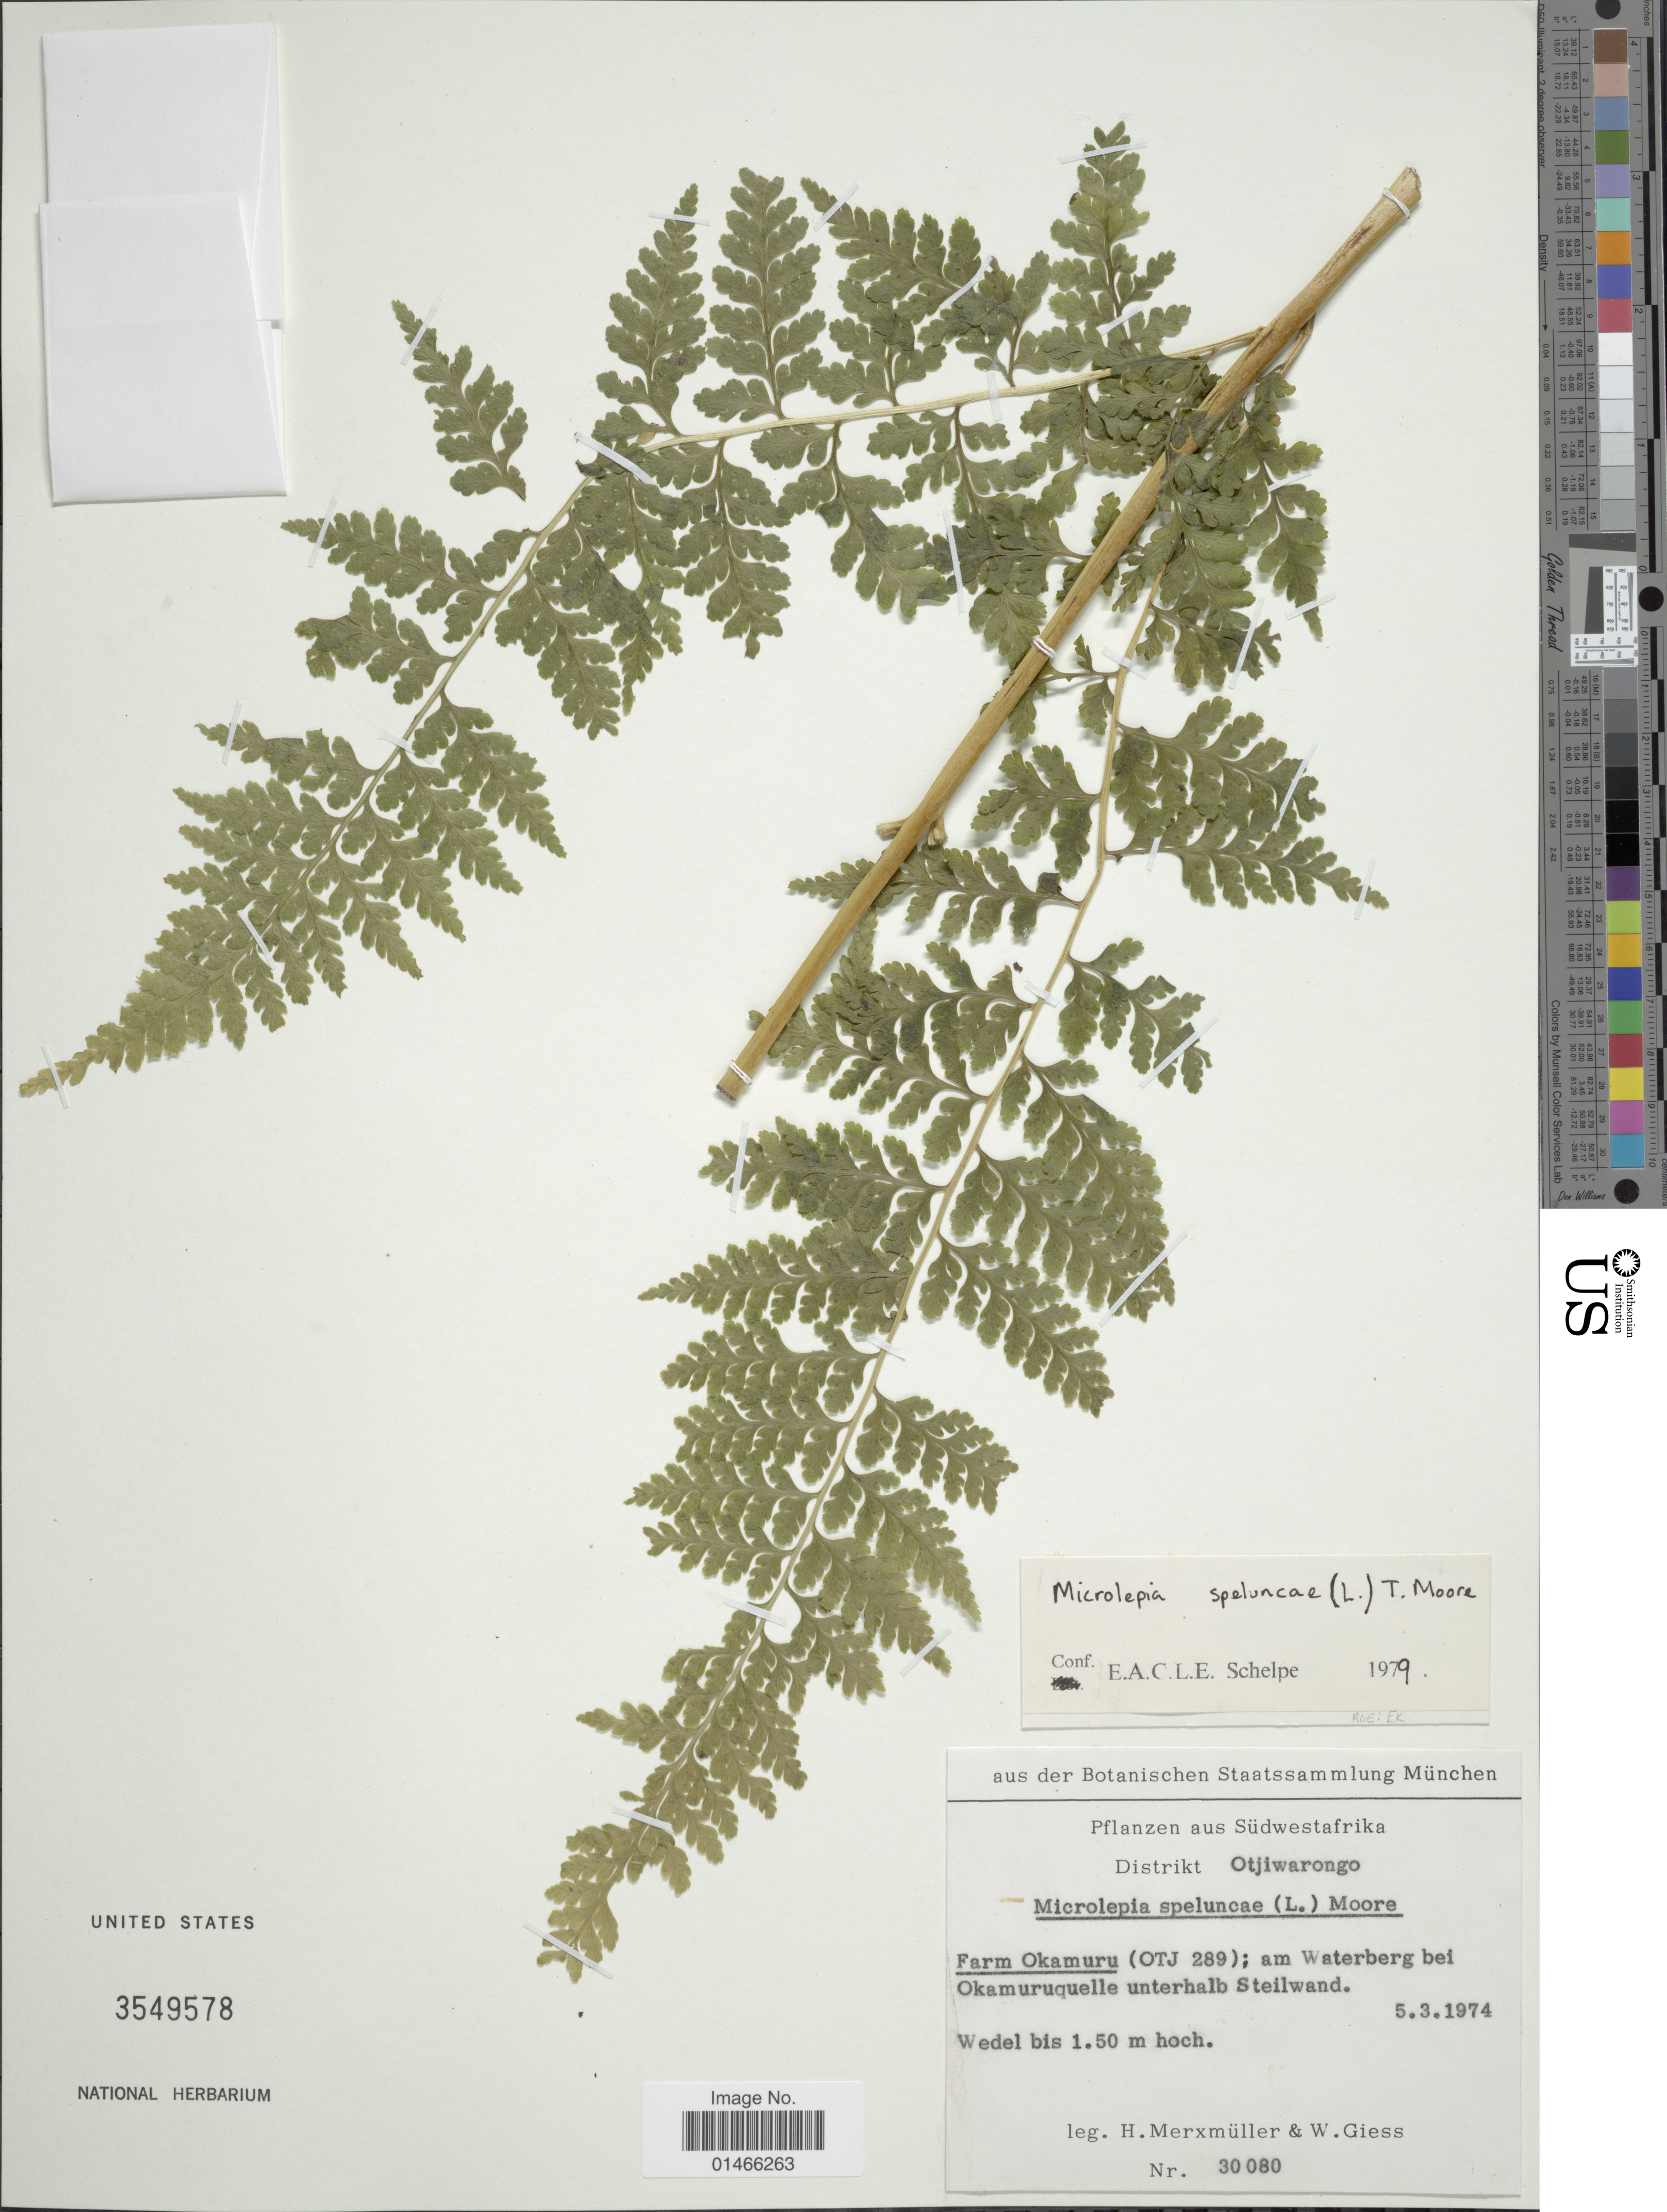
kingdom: Plantae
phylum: Tracheophyta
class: Polypodiopsida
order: Polypodiales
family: Dennstaedtiaceae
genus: Microlepia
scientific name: Microlepia speluncae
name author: (L.) T. Moore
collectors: H. Merxmüller & W. Giess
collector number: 30080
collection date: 1974-03-05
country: Namibia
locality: Pflanzen aus Sudwestafrika. Distrikt Otjiwarongo. Farm Okamuru (OTJ 289); am Waterberg bei Okamuruquelle unterhalb Steilwand.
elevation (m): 150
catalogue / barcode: US 3549578